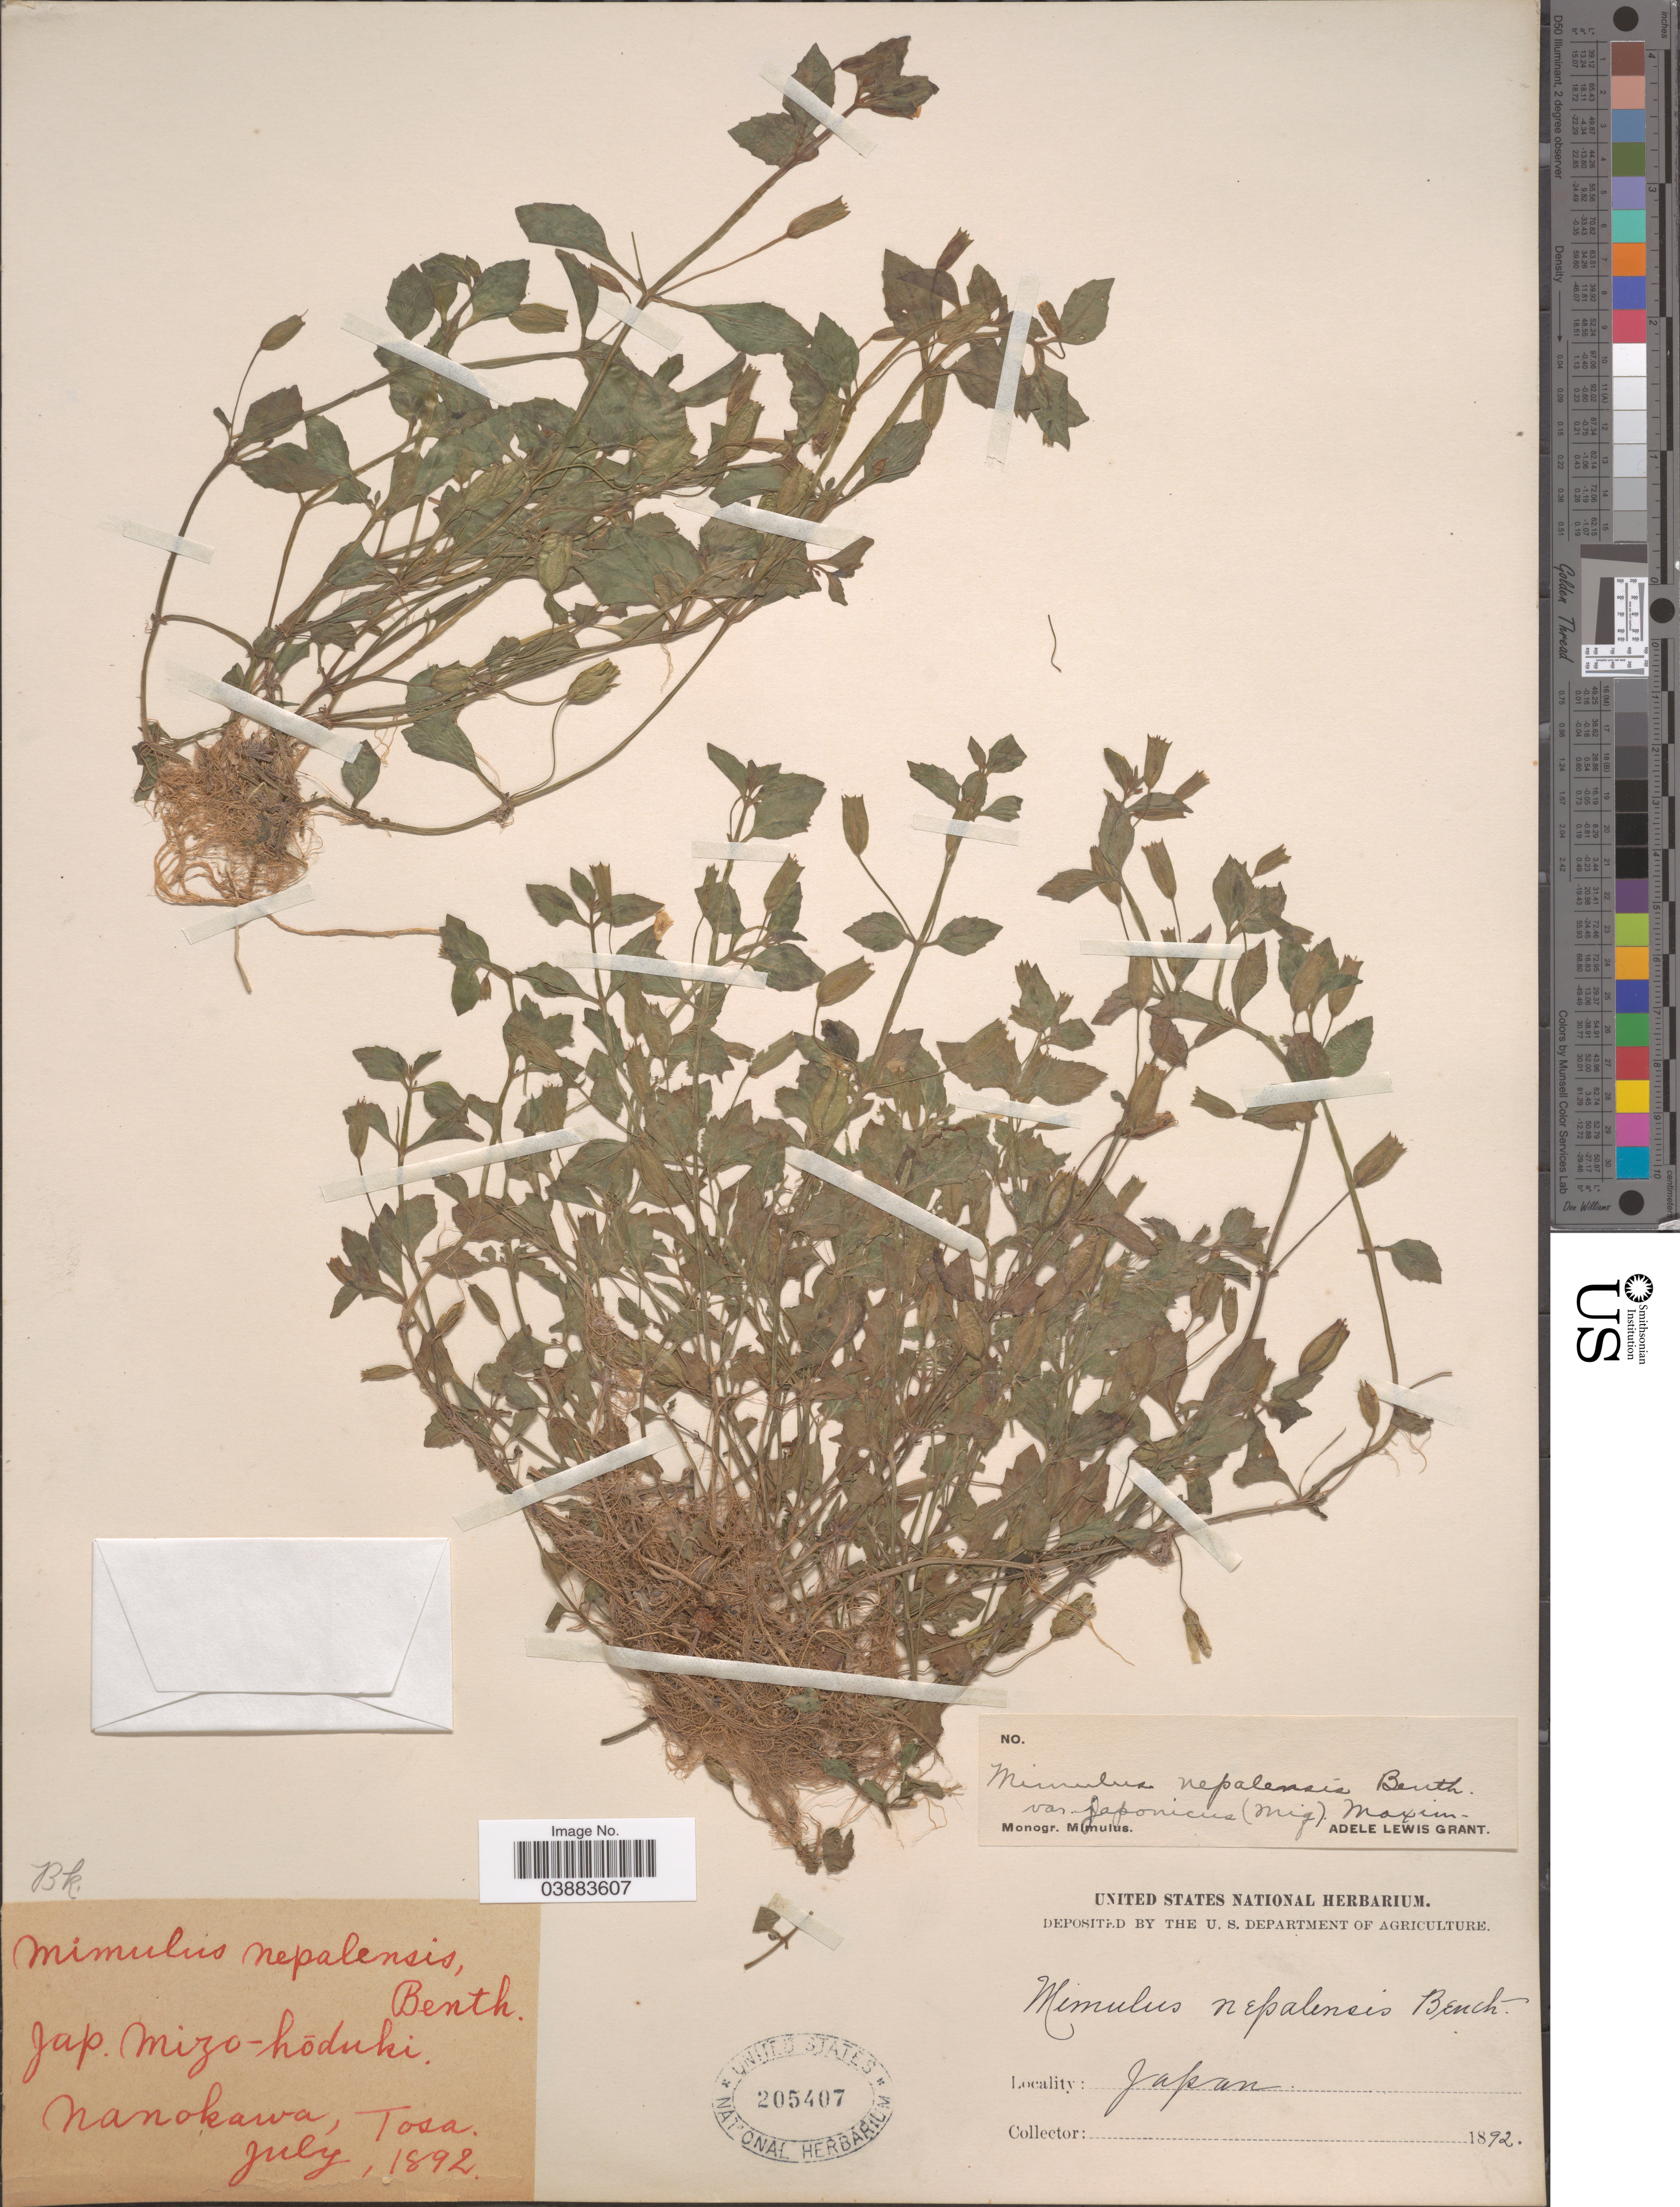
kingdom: Plantae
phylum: Tracheophyta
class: Magnoliopsida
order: Lamiales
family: Phrymaceae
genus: Mimulus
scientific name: Mimulus tenellus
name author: Bunge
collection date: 1892-07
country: Japan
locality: Nanokawa, Tosa.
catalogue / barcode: US 205407